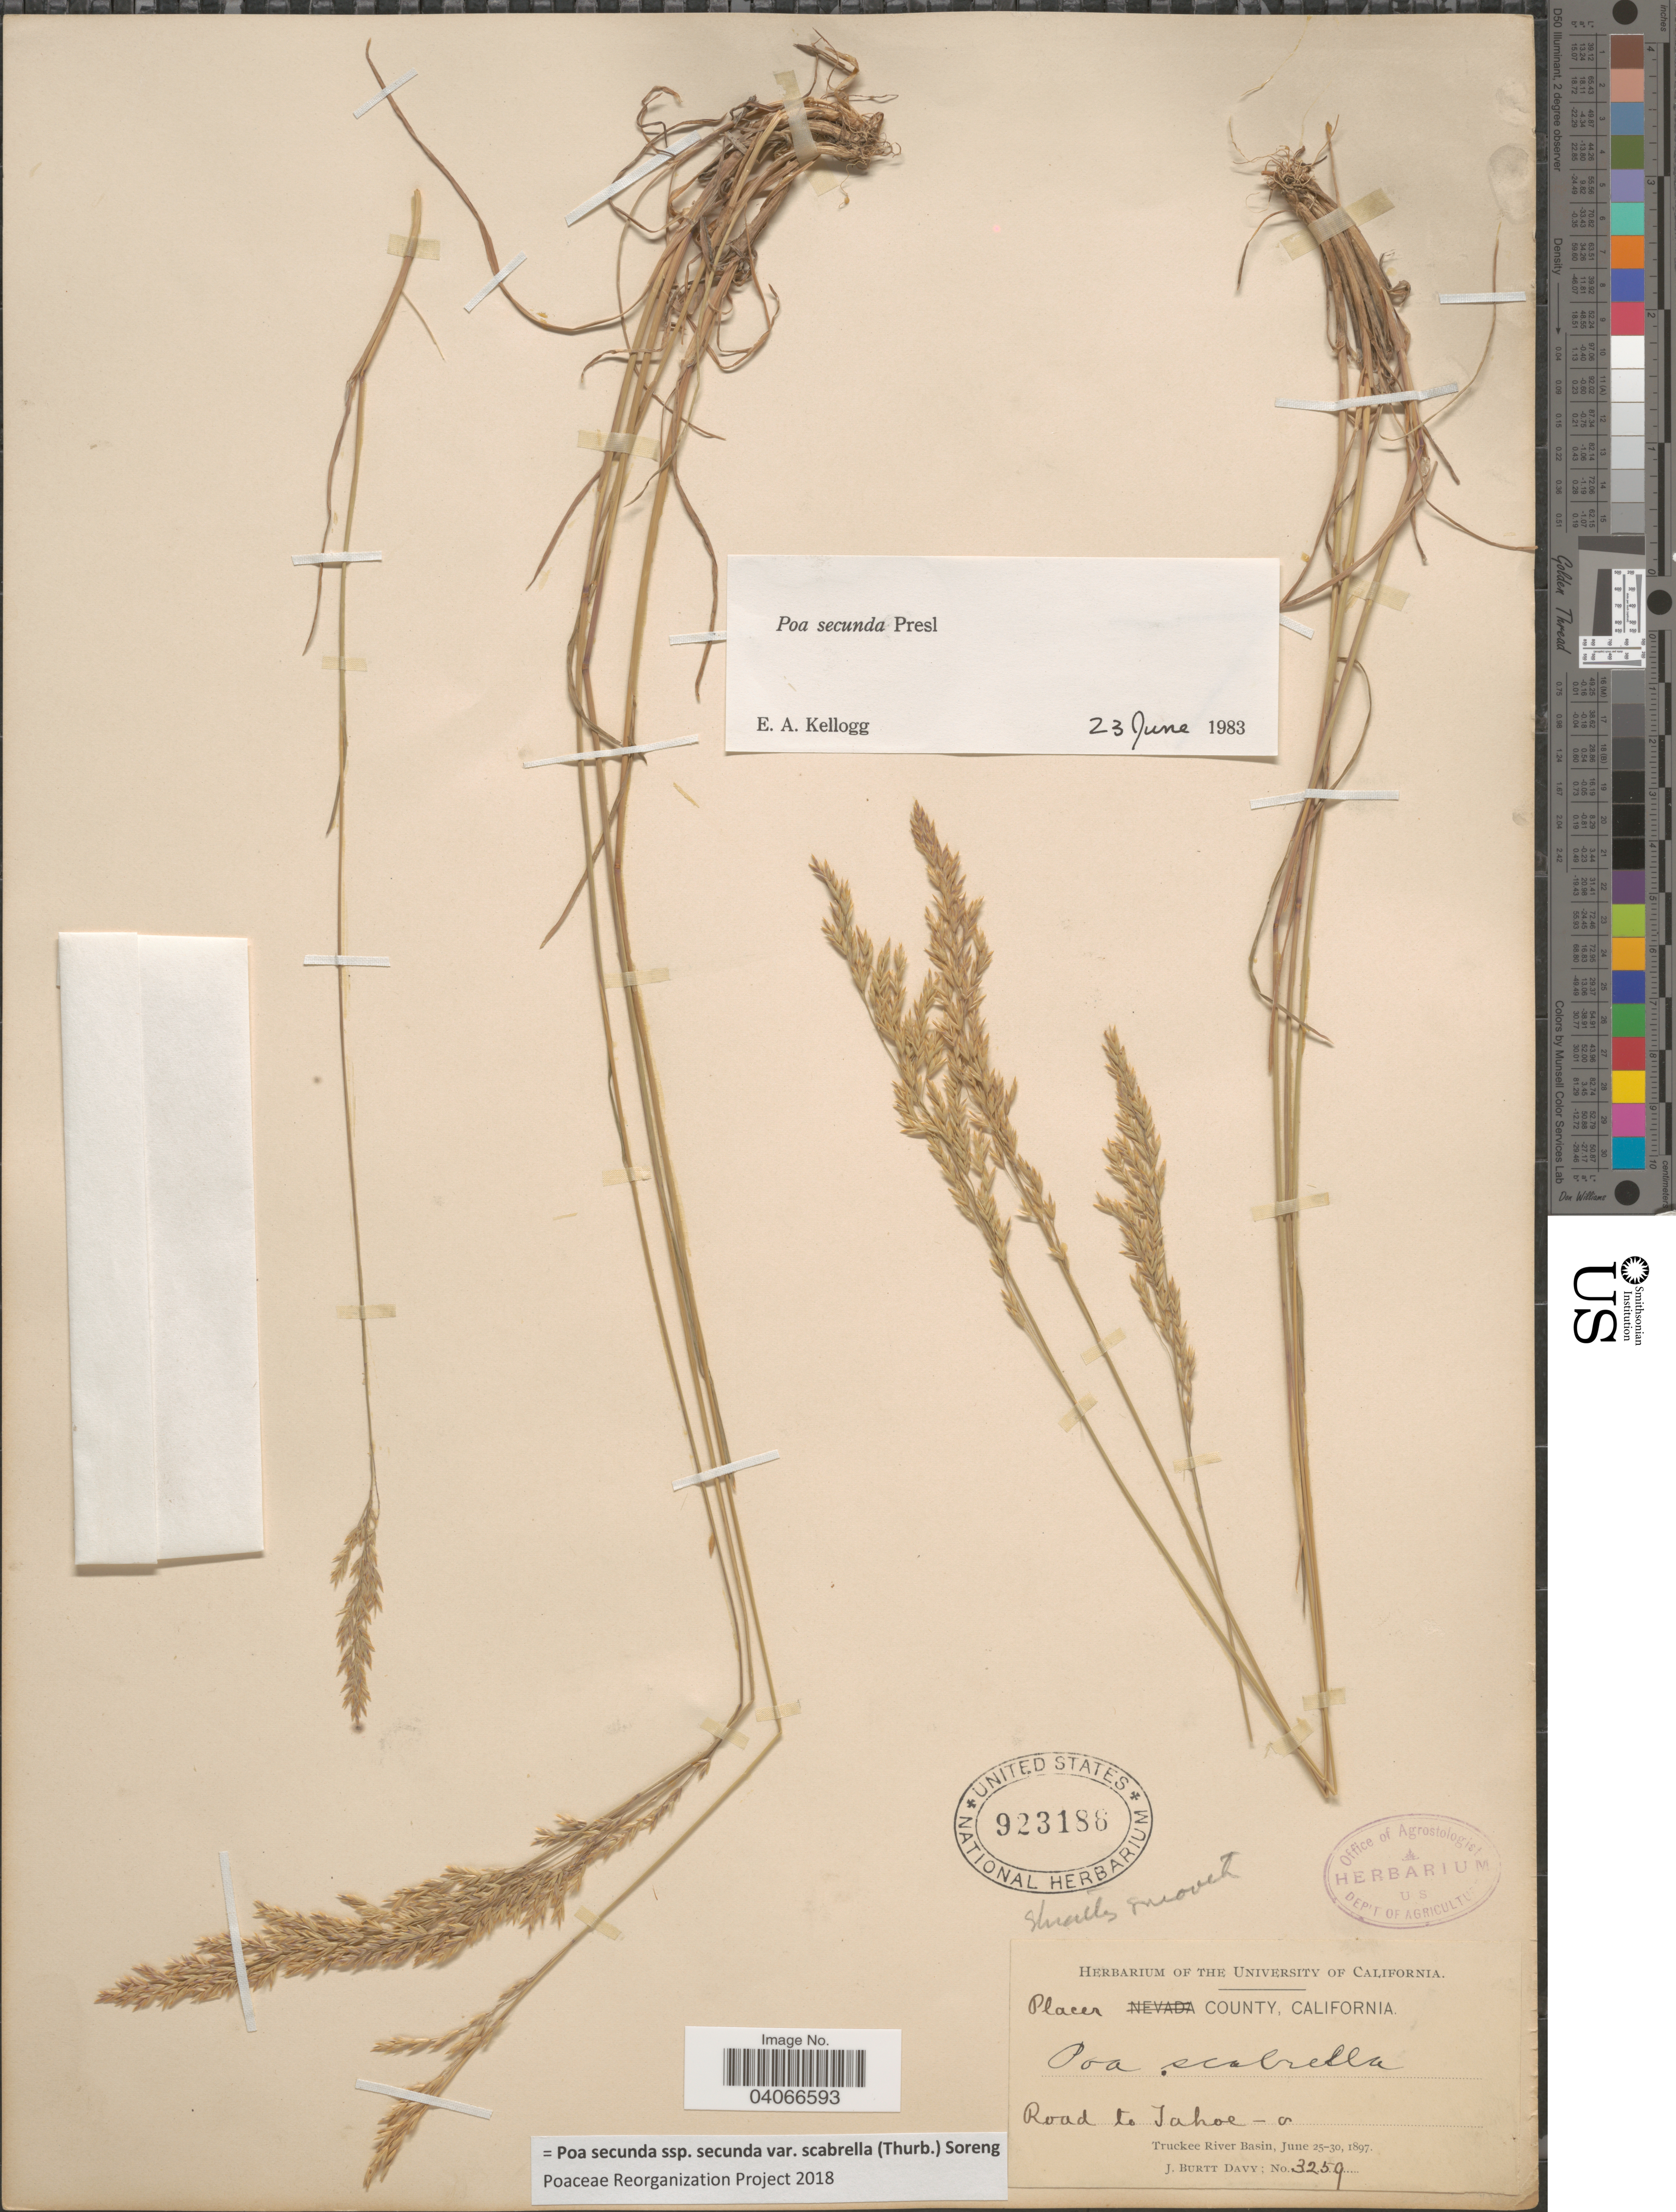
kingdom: Plantae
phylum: Tracheophyta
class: Liliopsida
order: Poales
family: Poaceae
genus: Poa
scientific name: Poa secunda subsp. secunda var. scabrella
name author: (Thurb.) Soreng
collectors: J. Burtt Davy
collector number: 3259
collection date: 1897-06-25/1897-06-30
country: United States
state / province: California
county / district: Placer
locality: Placer County. Road to Tahoe. Truckee River Basin.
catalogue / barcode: US 923186